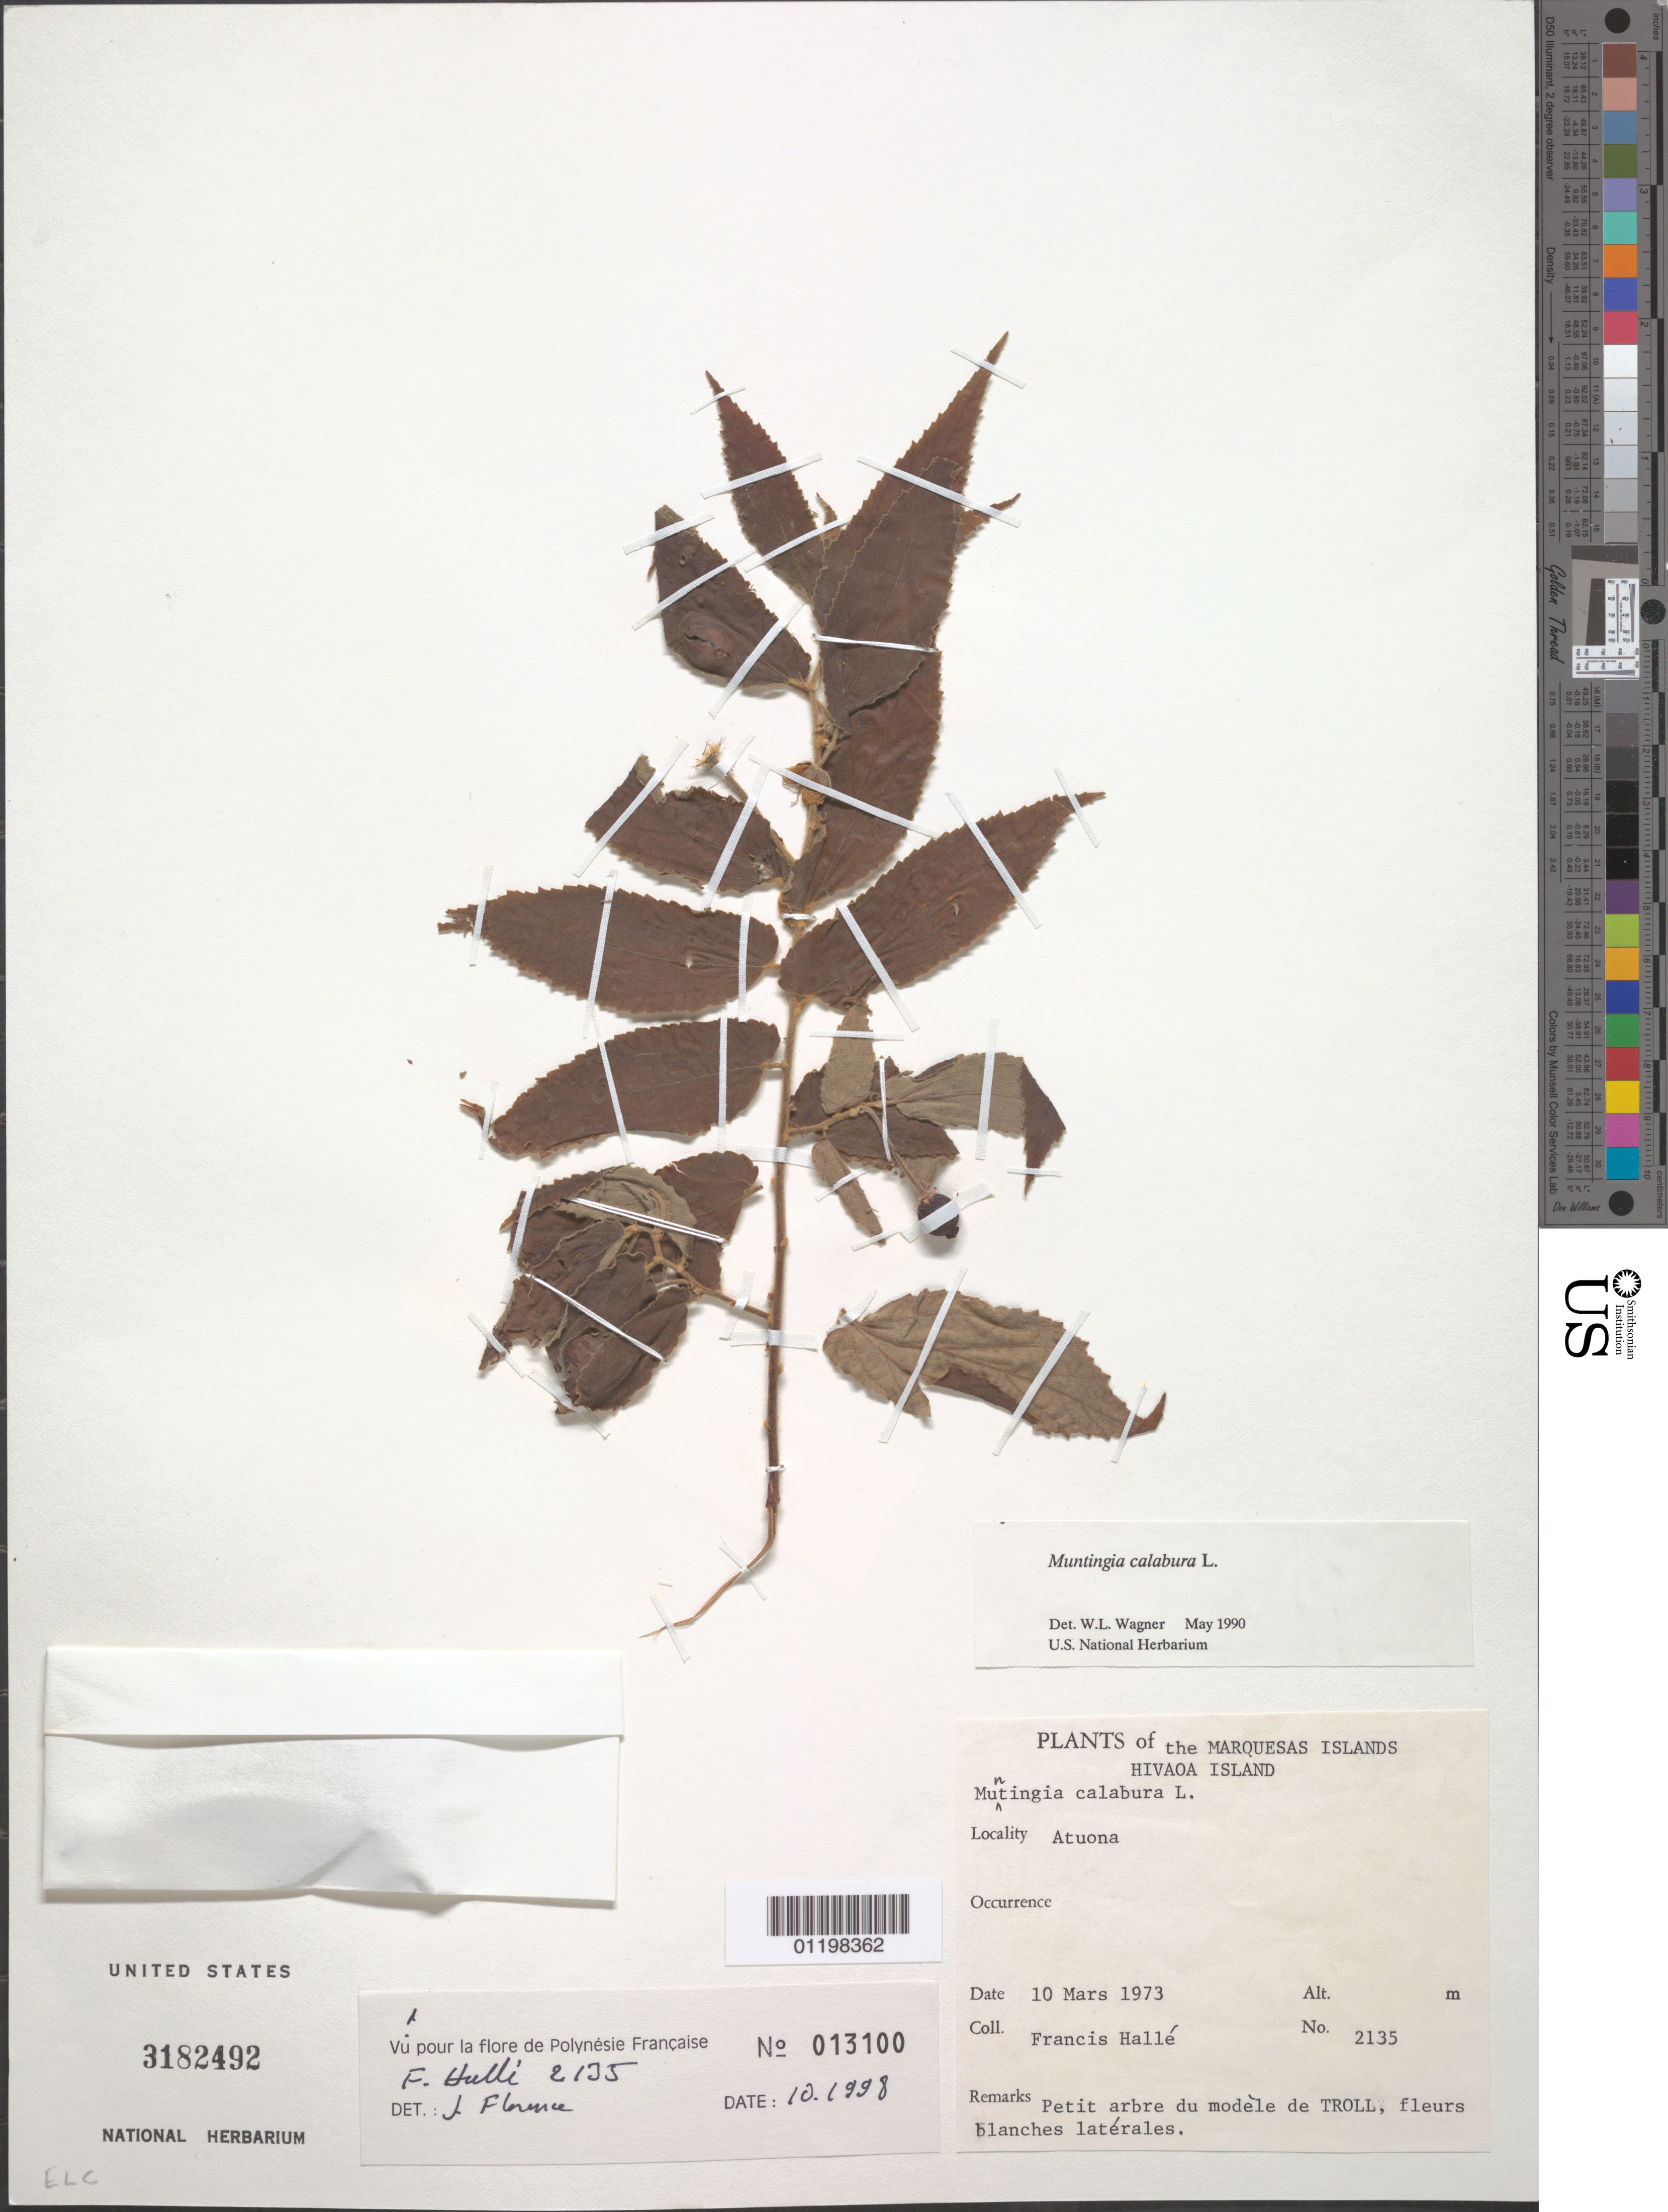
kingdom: Plantae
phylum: Tracheophyta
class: Magnoliopsida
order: Malvales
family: Muntingiaceae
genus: Muntingia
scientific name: Muntingia calabura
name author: L.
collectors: F. Hallé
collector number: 2135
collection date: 1973-03-10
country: French Polynesia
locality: The Marquesas Islands. Hivaoa Island. Atuona.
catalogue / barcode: US 3182492